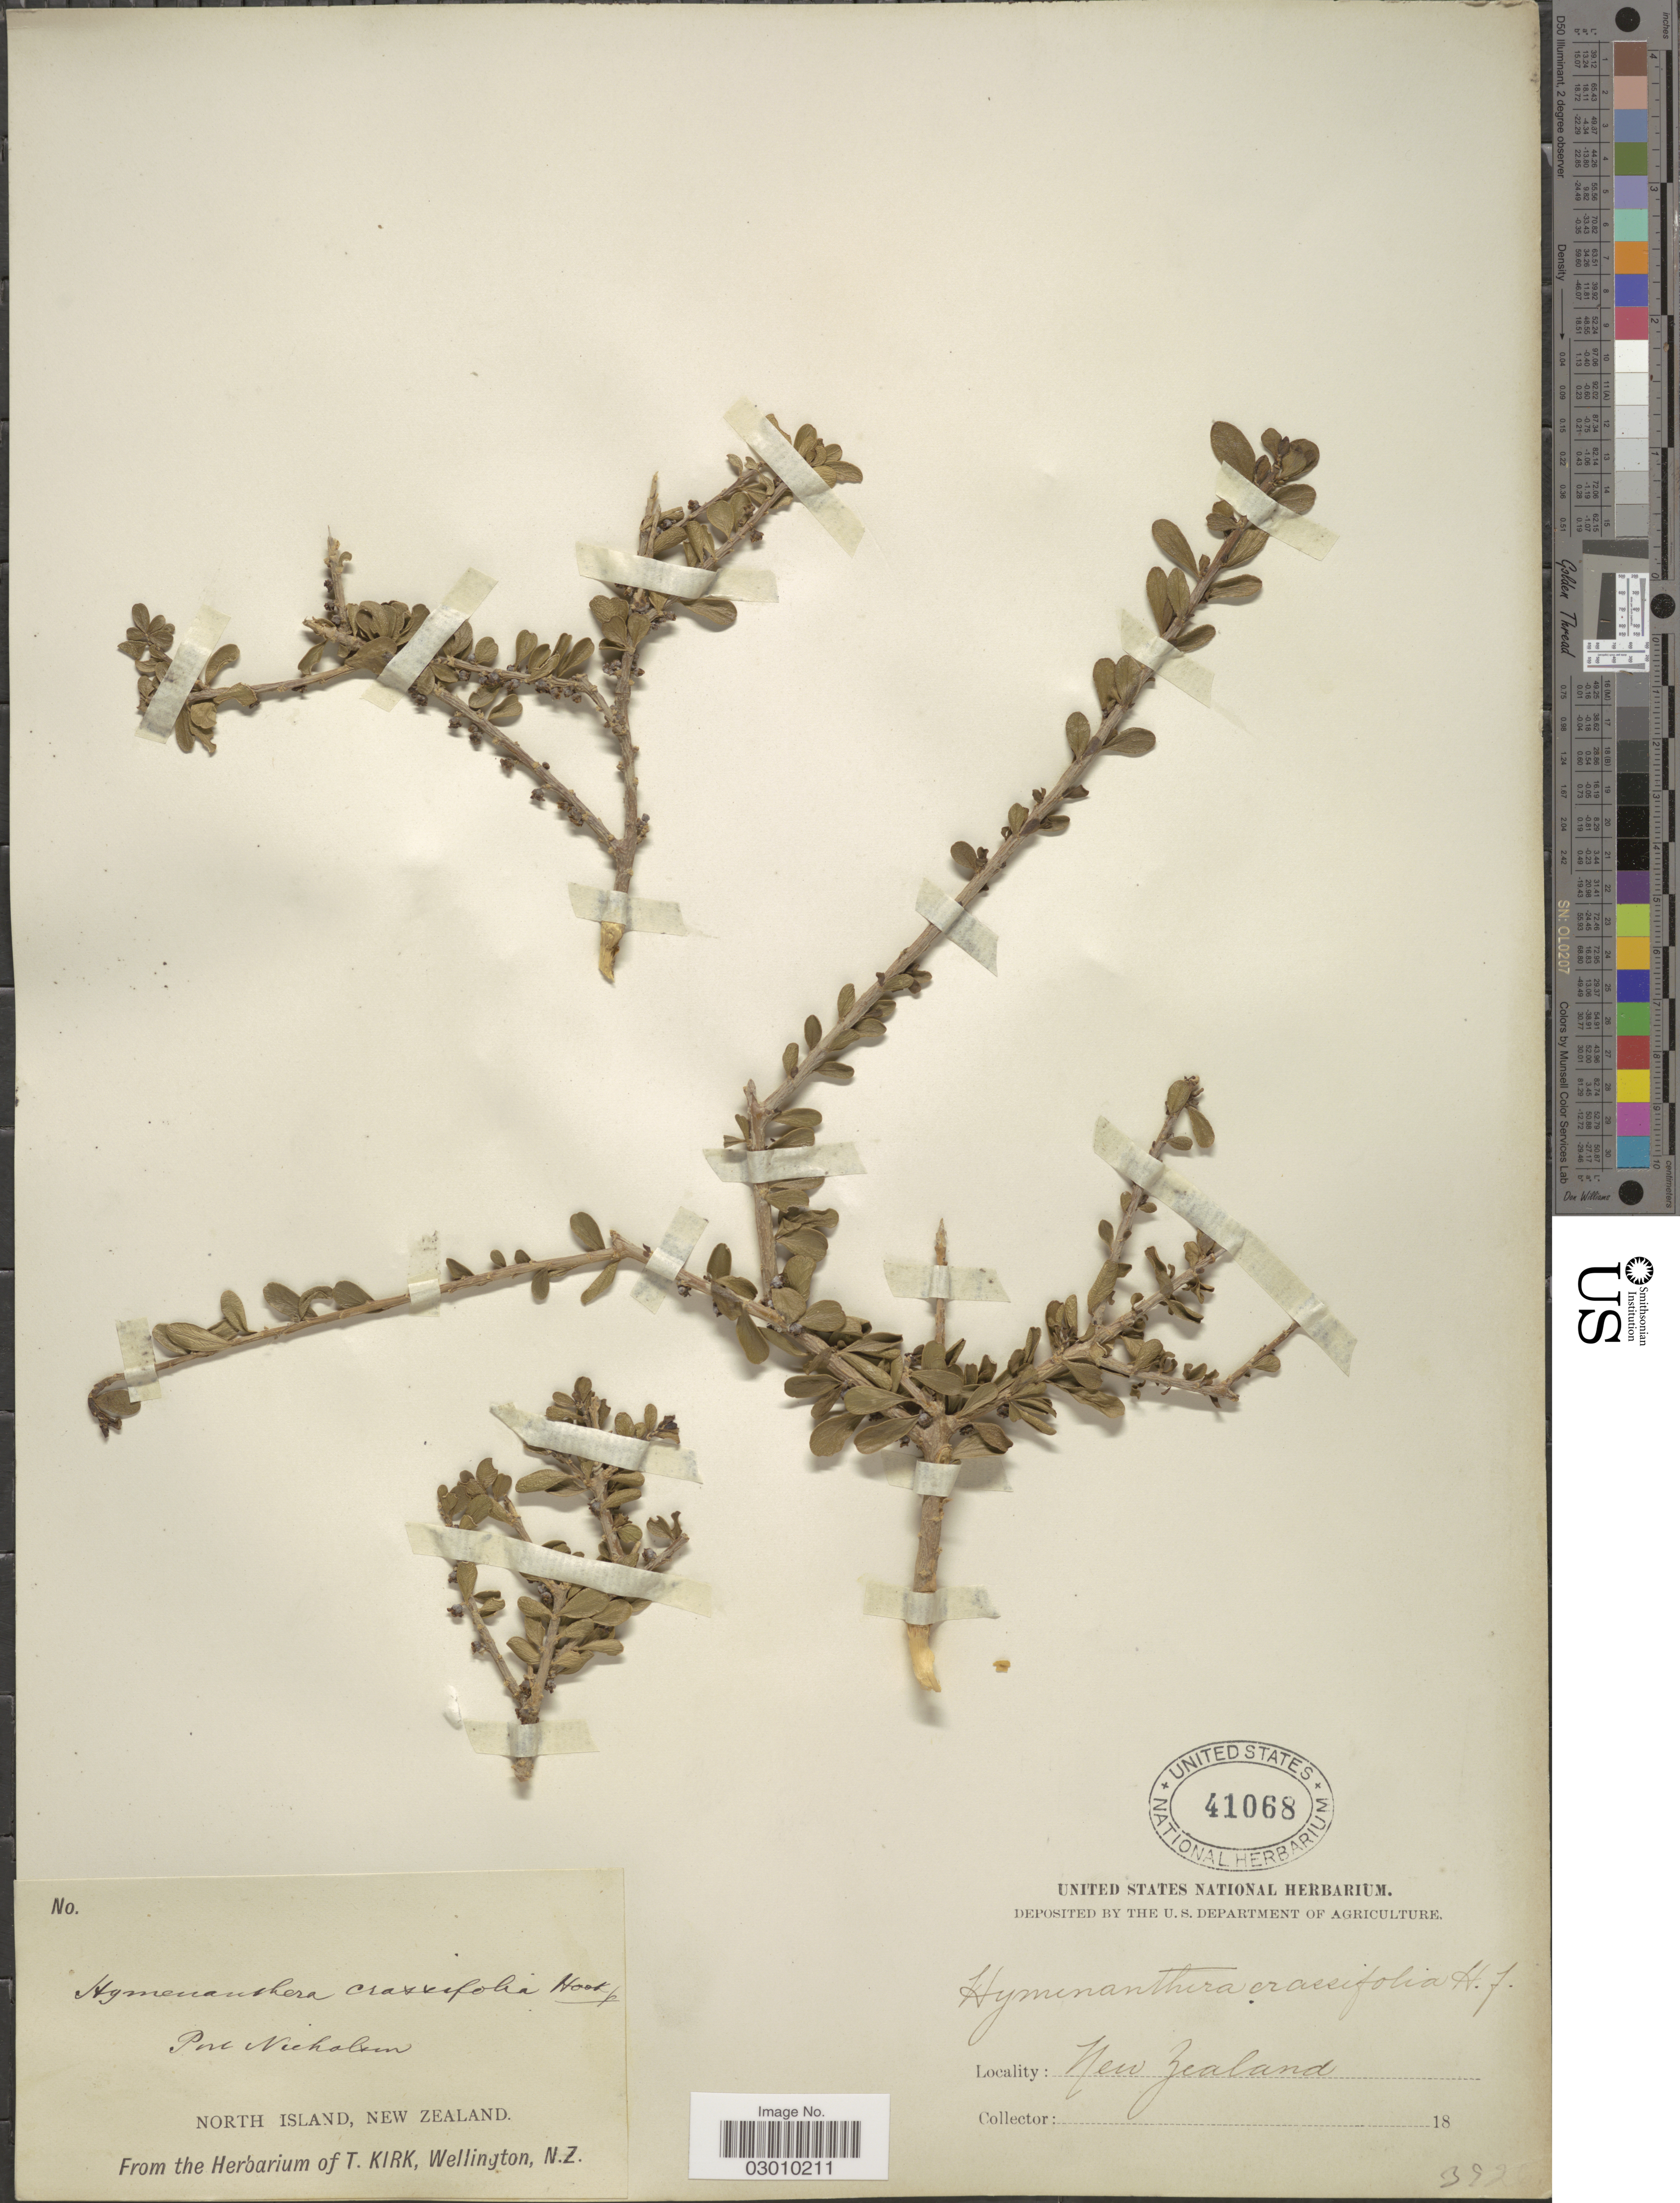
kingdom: Plantae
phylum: Tracheophyta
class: Magnoliopsida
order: Malpighiales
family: Violaceae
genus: Melicytus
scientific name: Melicytus crassifolius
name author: (Hook. f.) Garn.-Jones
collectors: ex herb. T. Kirk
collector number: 3926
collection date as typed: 18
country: New Zealand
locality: Port Nicholson. North Island.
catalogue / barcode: US 41068